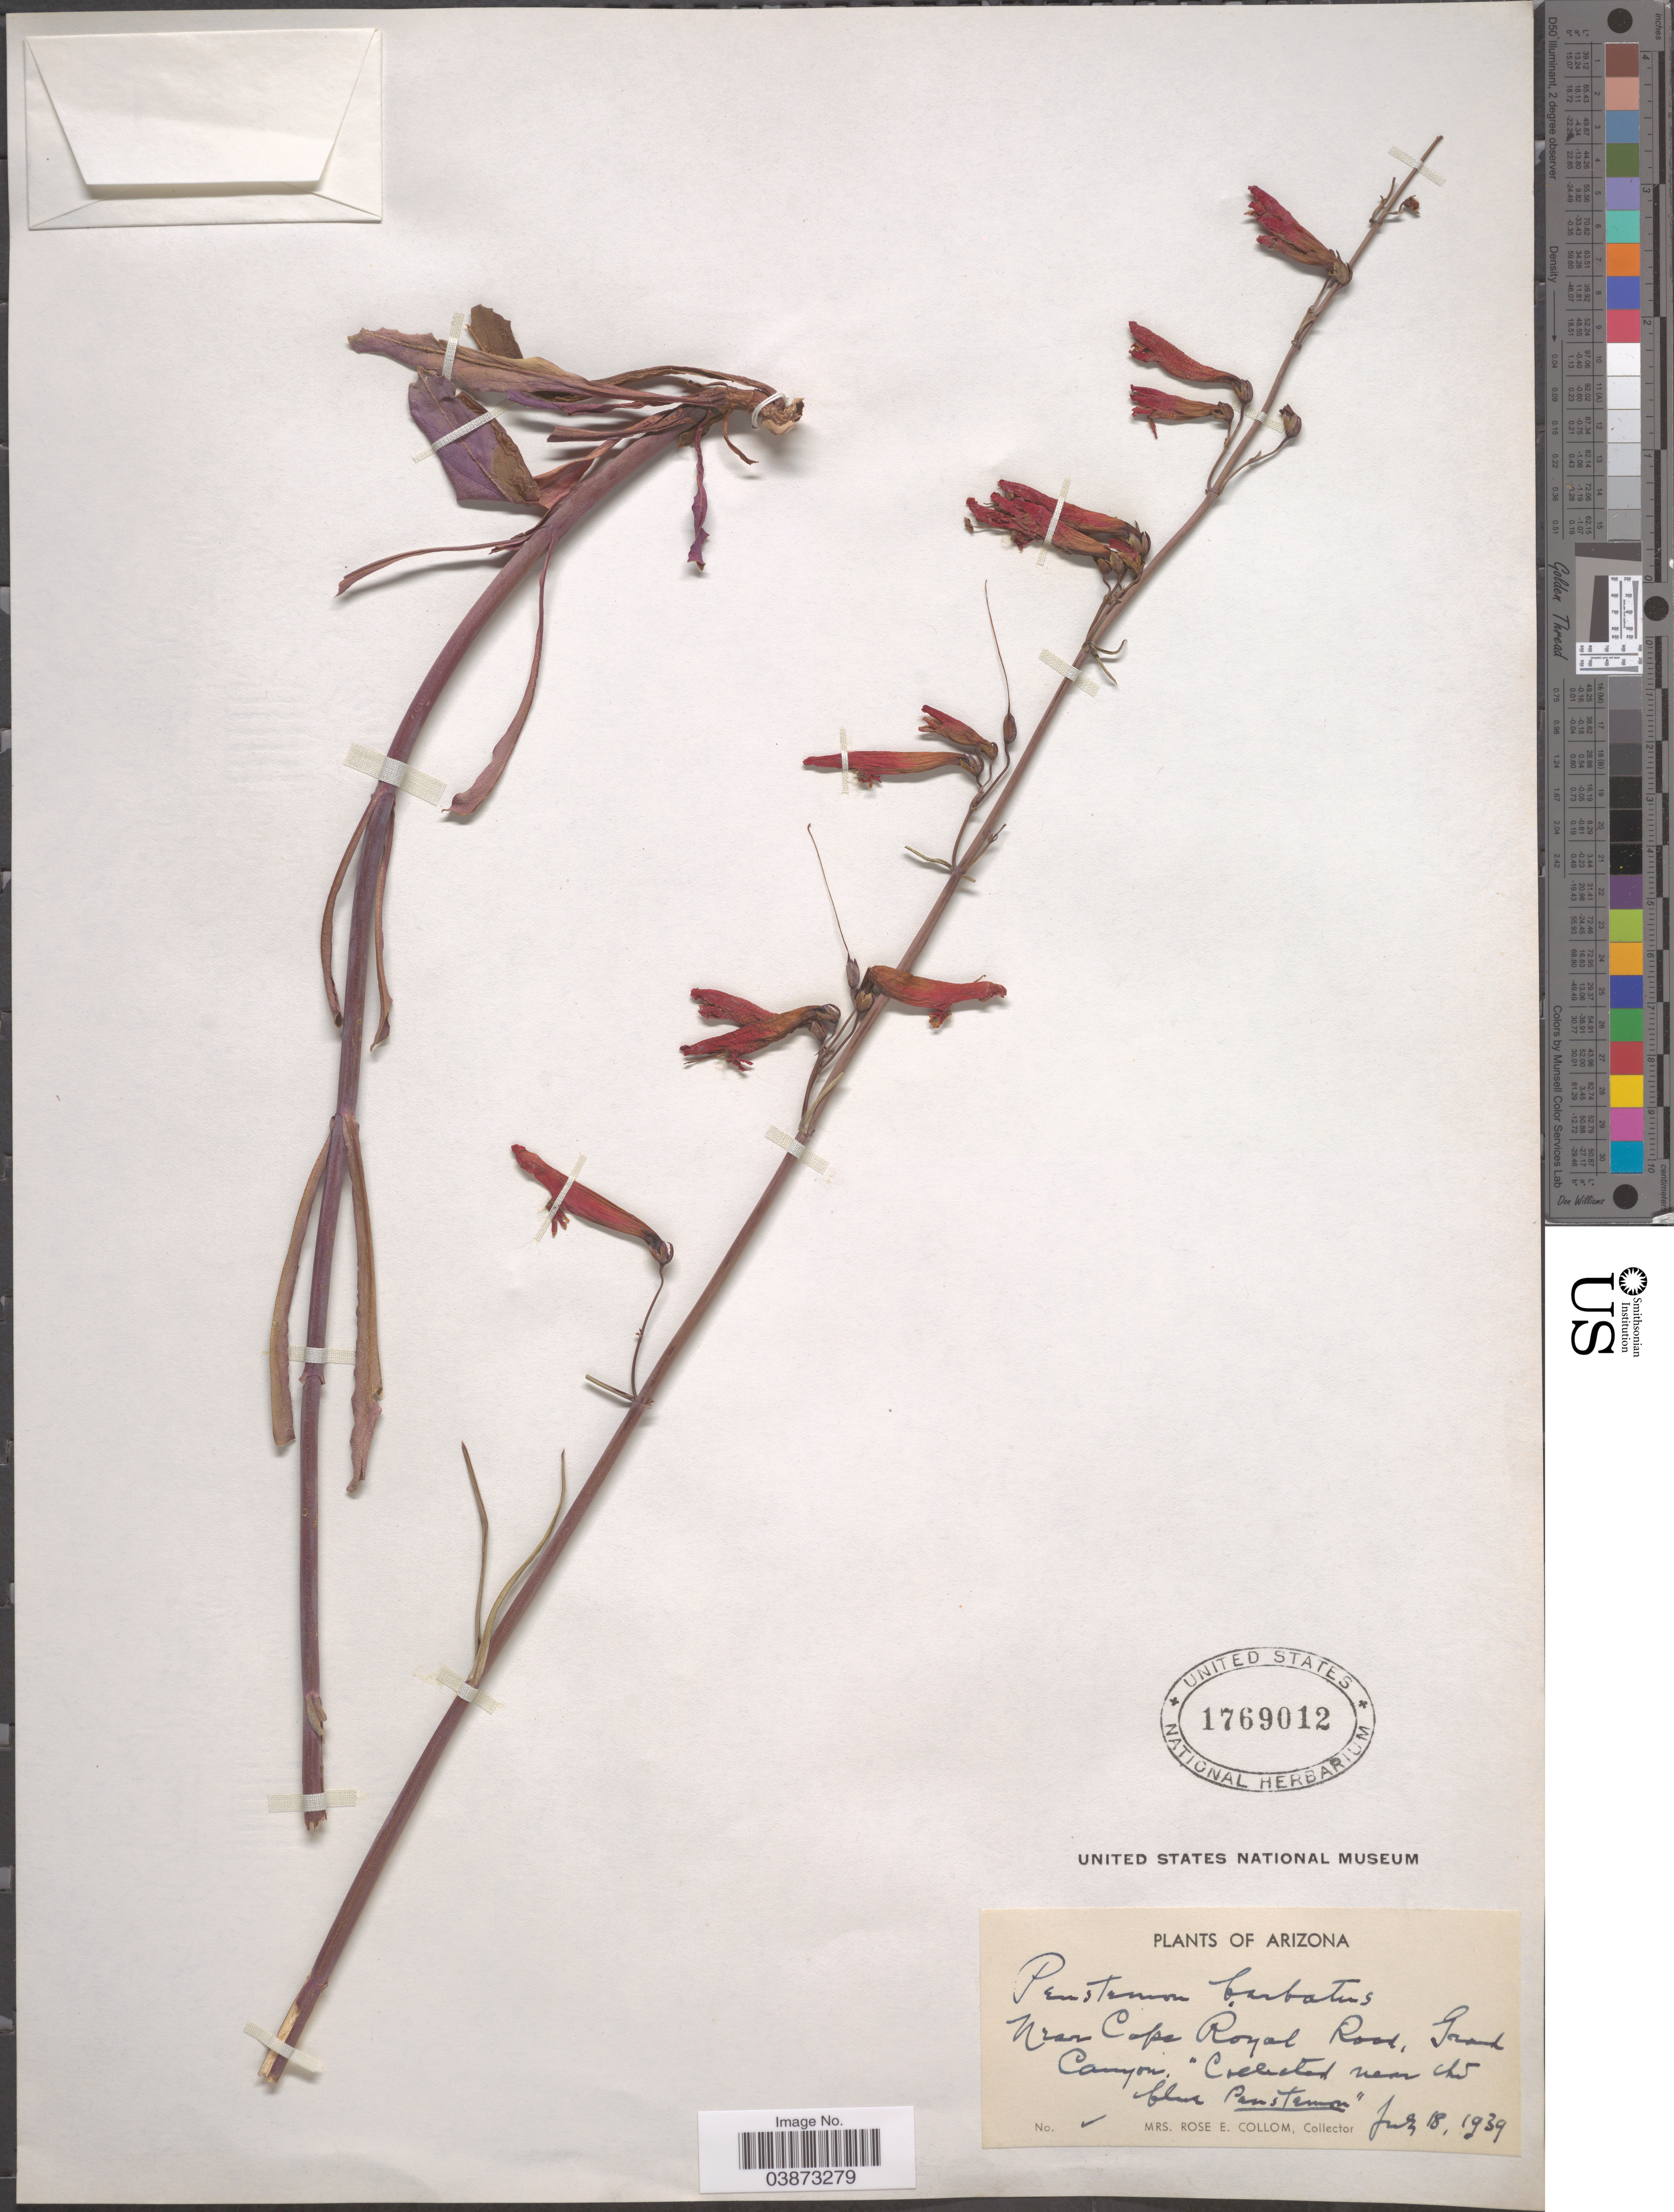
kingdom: Plantae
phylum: Tracheophyta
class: Magnoliopsida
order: Lamiales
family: Plantaginaceae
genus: Penstemon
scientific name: Penstemon barbatus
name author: (Cav.) Roth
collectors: R. E. Collom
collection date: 1939-07-18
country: United States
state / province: Arizona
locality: Near Cape Royal Road, Grand Canyon.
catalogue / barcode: US 1769012